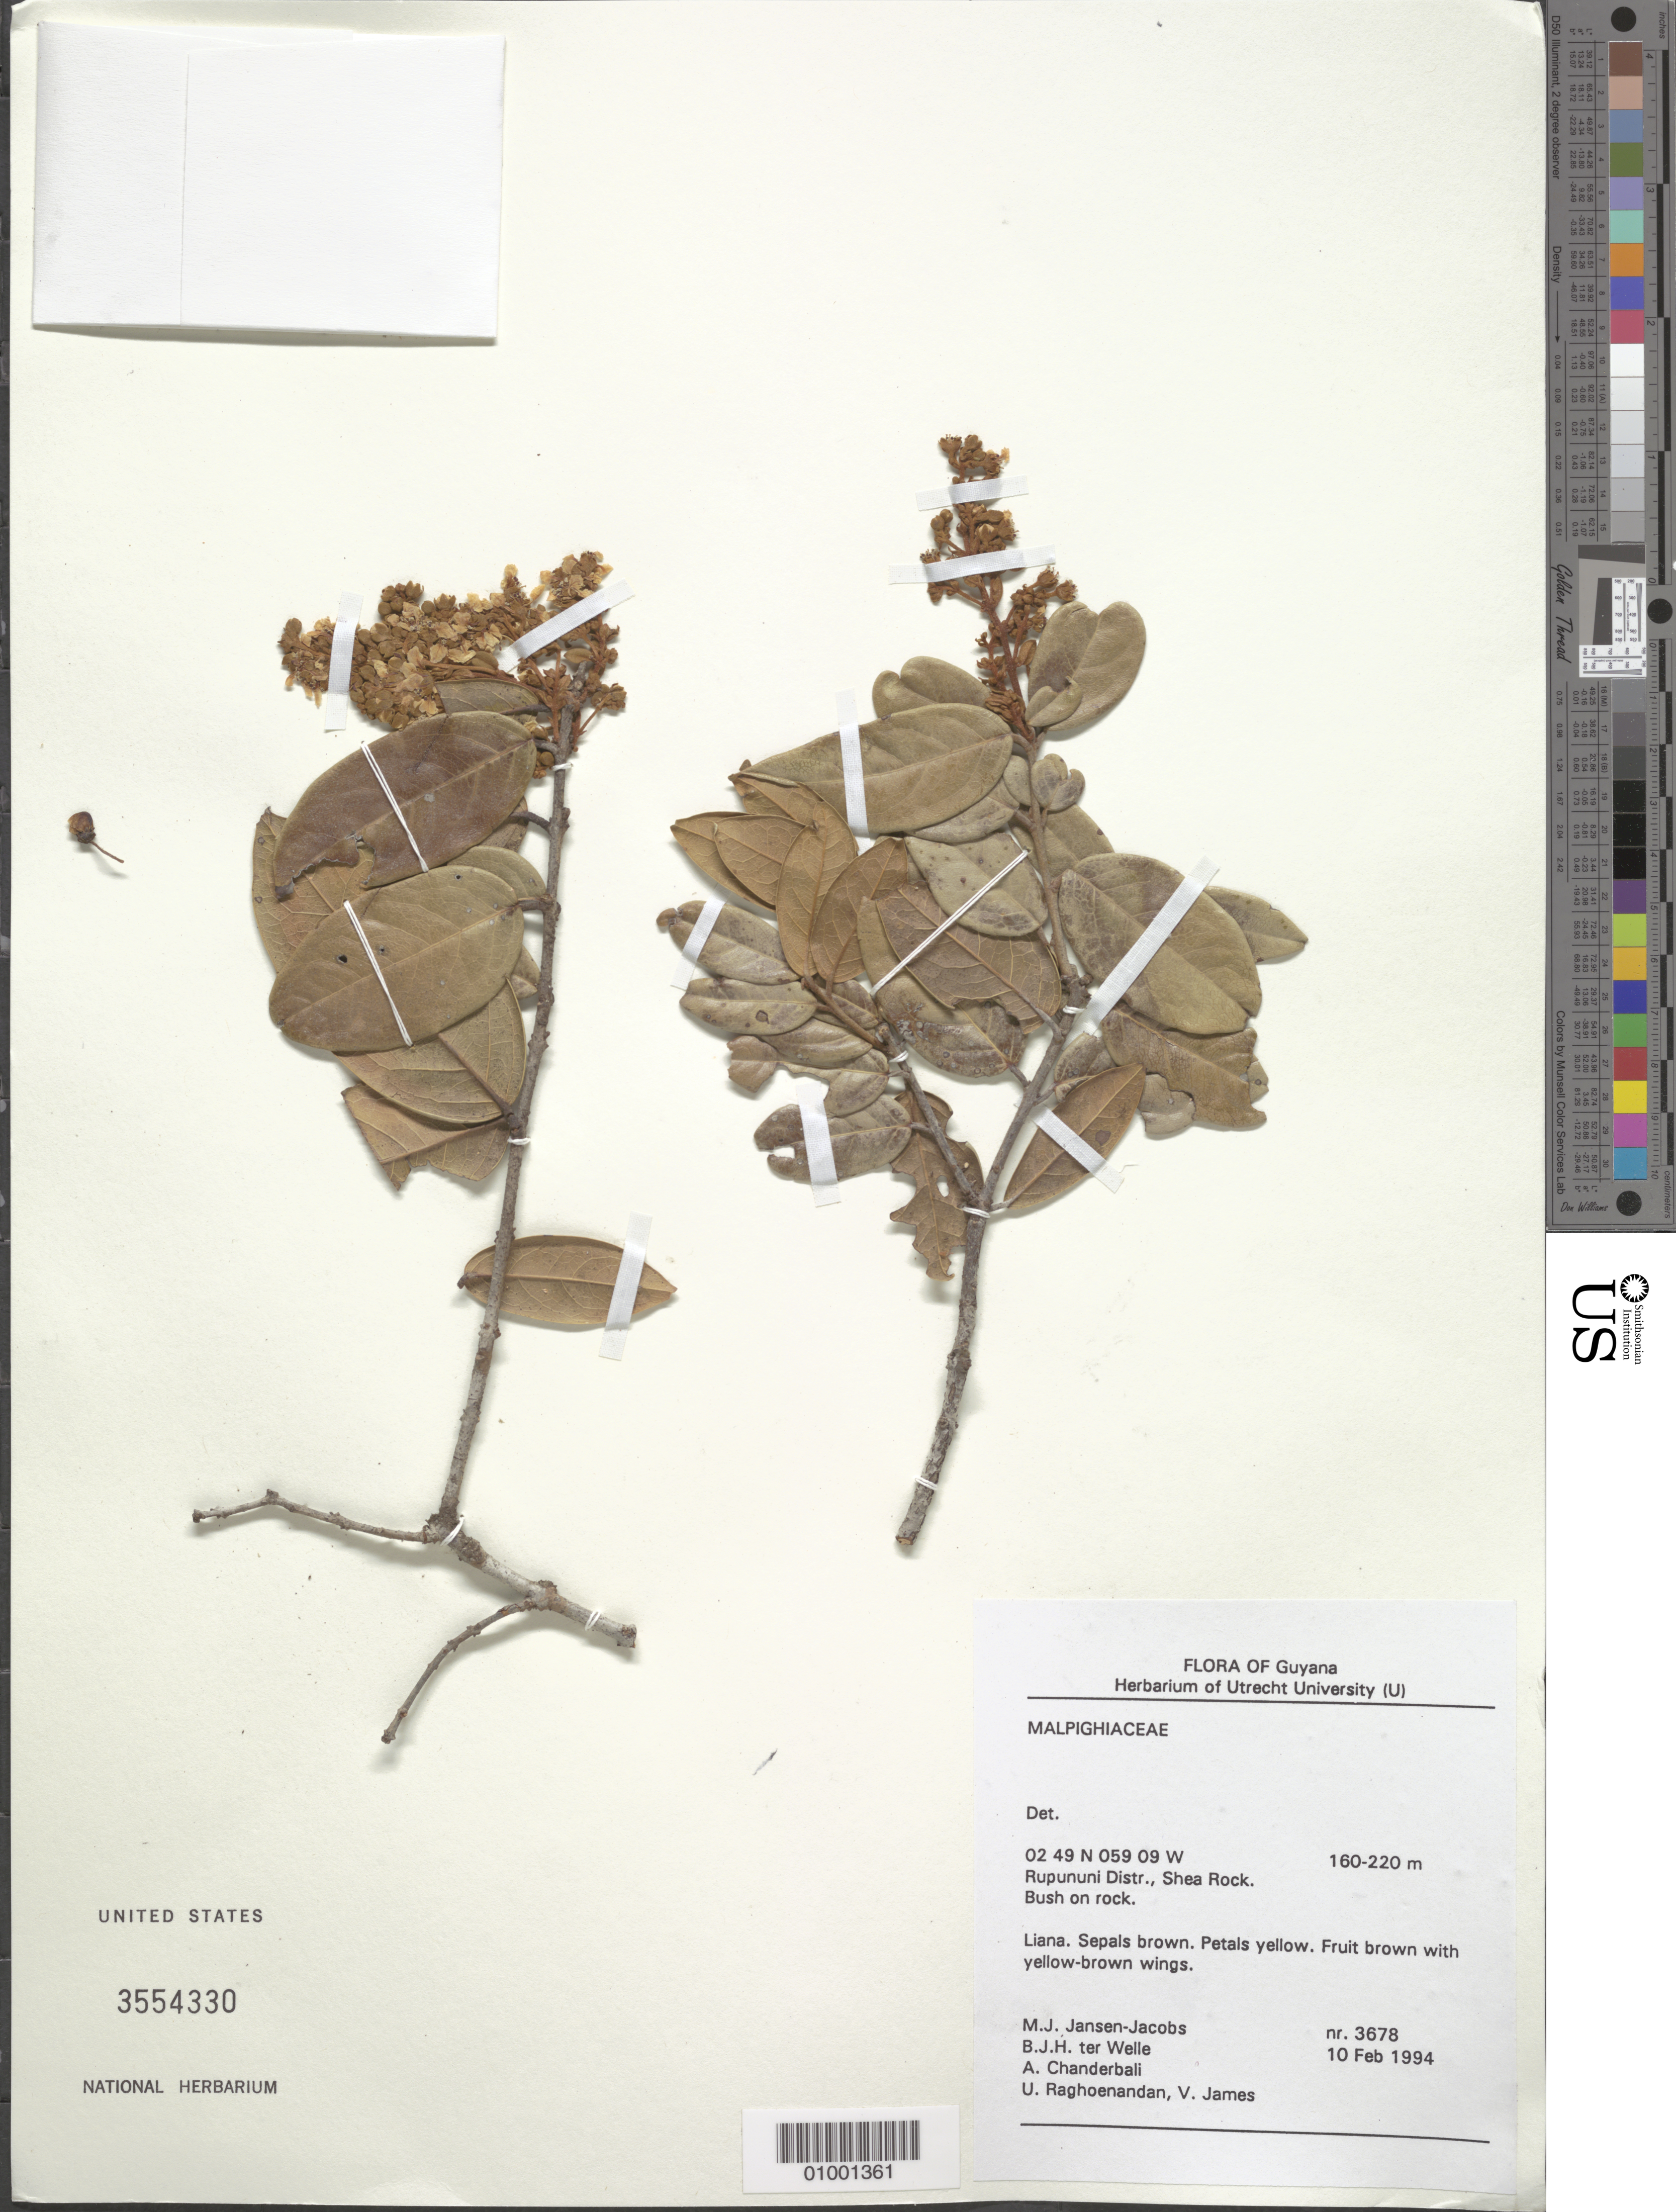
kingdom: Plantae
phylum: Tracheophyta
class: Magnoliopsida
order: Malpighiales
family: Malpighiaceae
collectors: M. J. Jansen-Jacobs, B. Welle, A. S. Chanderbali, U. Raghoenandan & V. James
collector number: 3678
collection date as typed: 10-Feb-94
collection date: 1994-02-10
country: Guyana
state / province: U. Takutu-U. Essequibo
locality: Shea Rock, Rupununi Dist.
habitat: Bush on rock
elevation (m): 160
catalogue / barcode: US 3554330